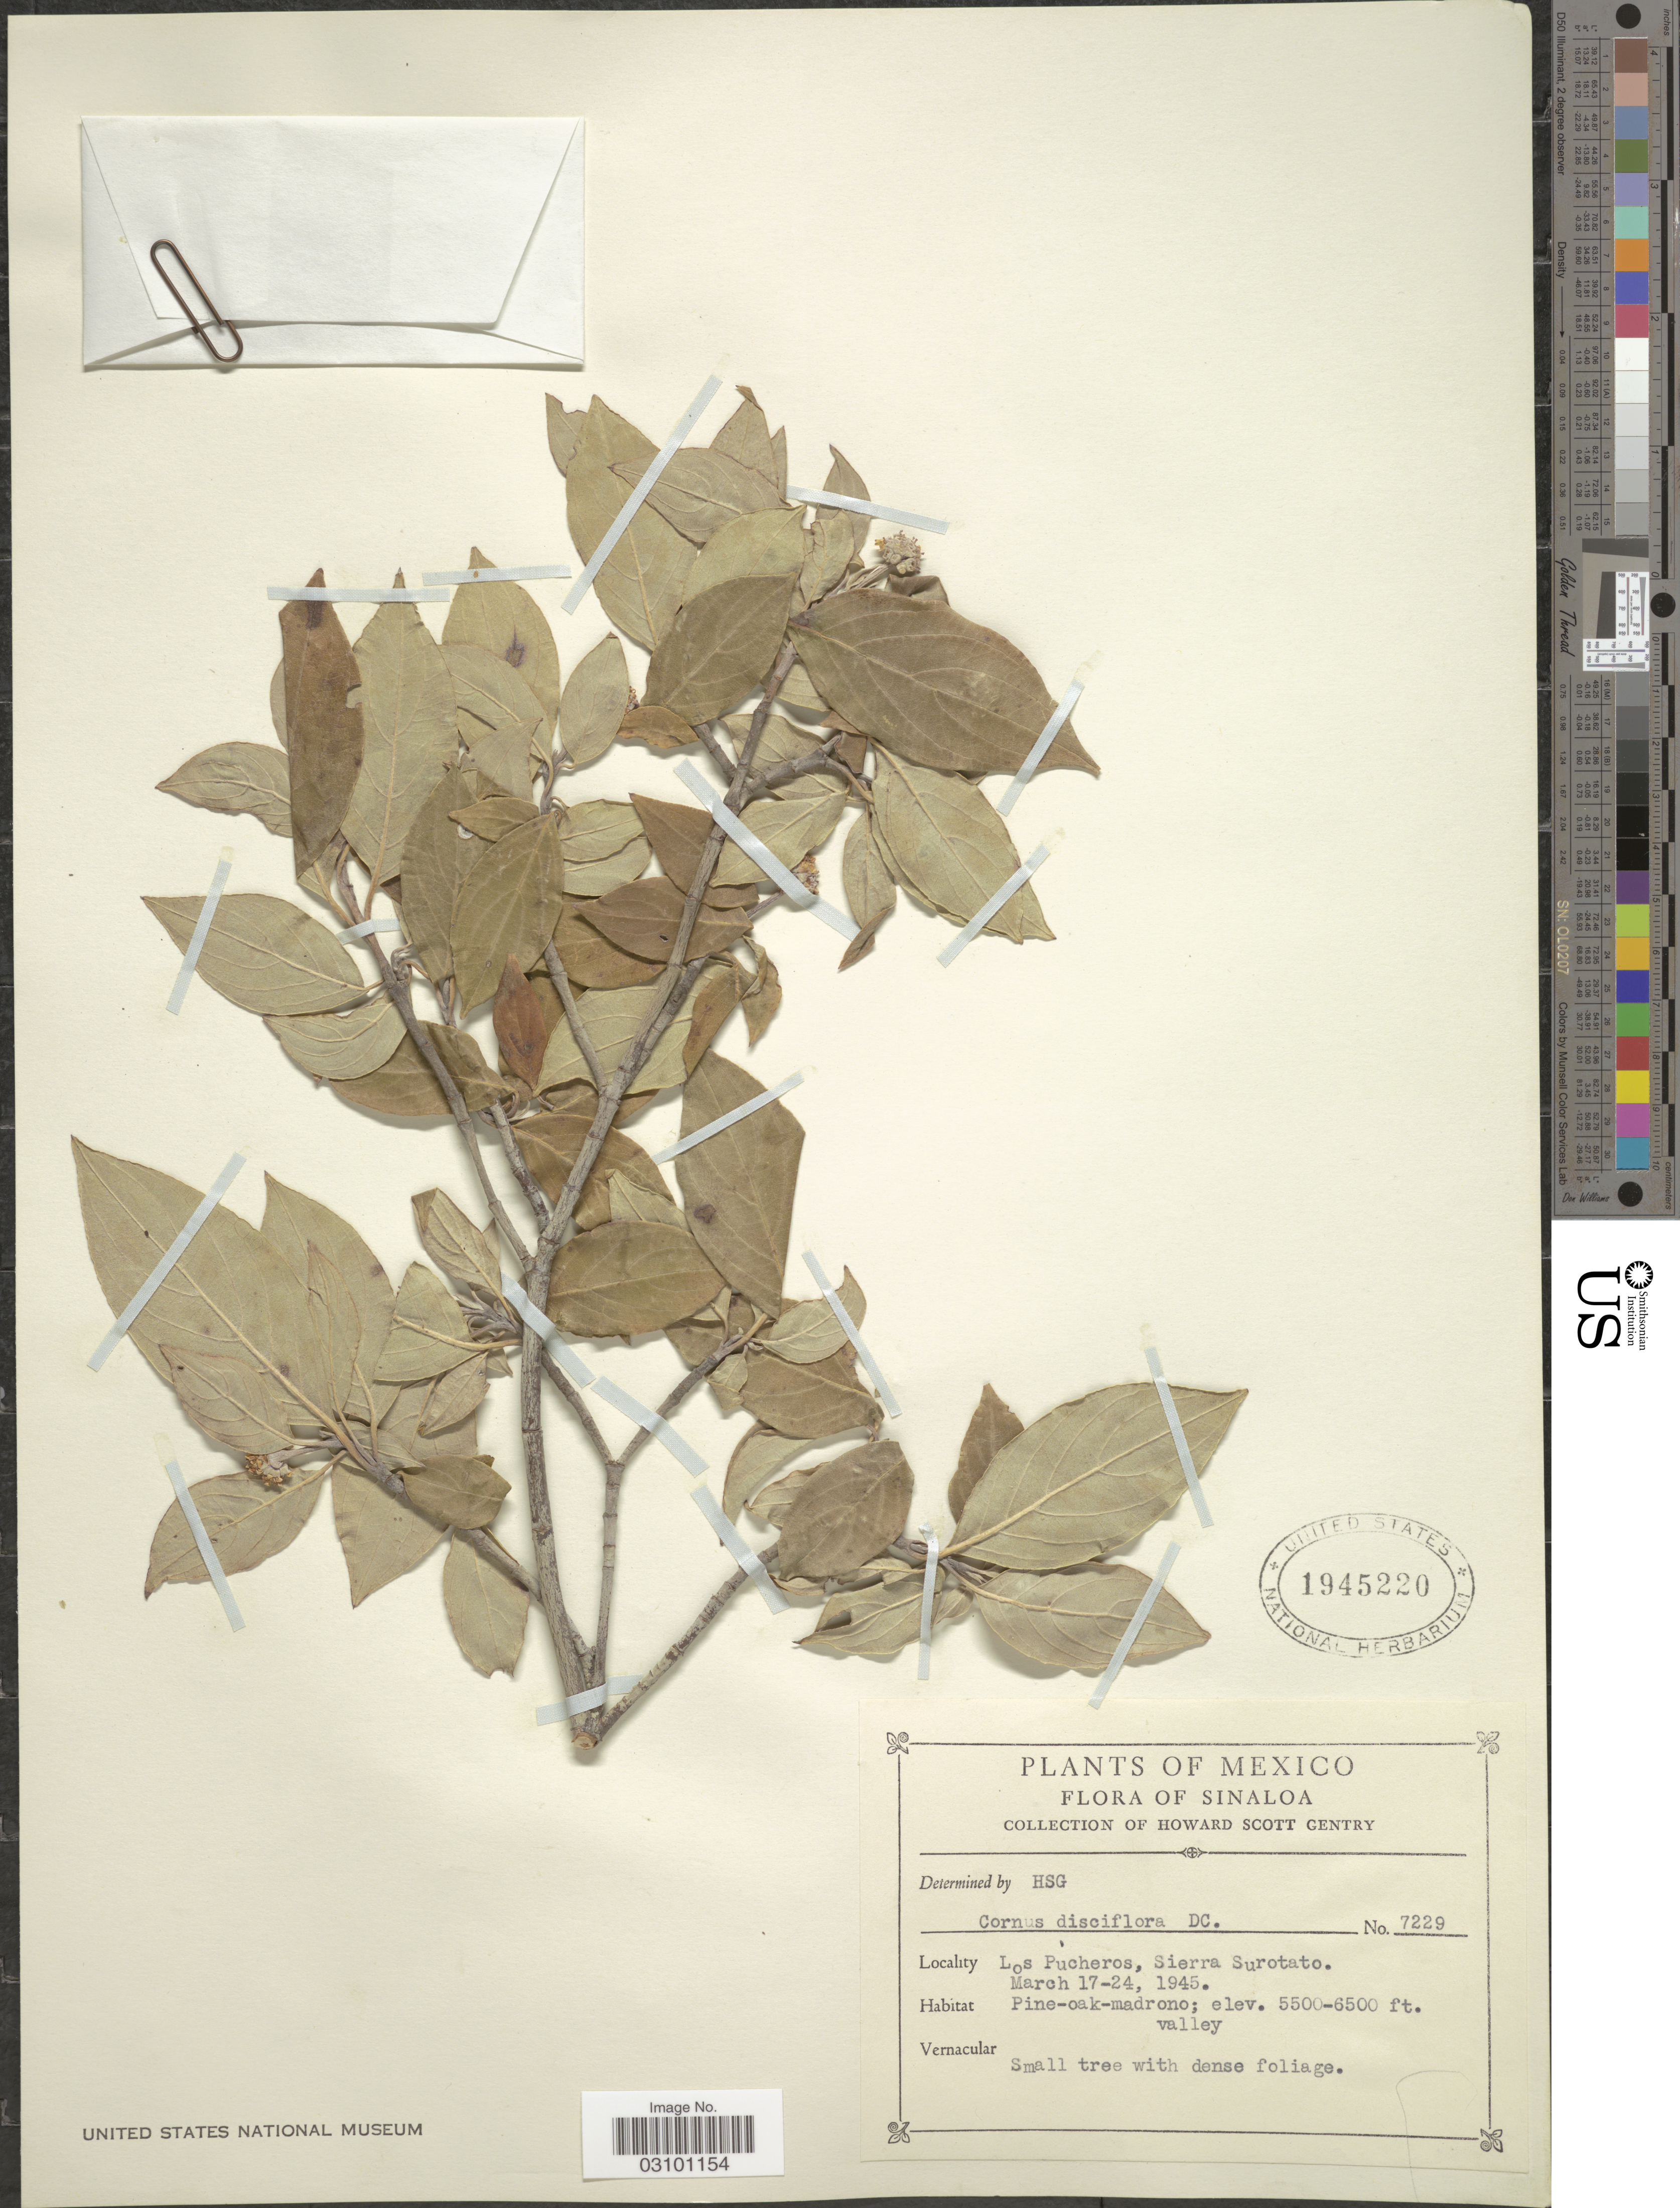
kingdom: Plantae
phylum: Tracheophyta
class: Magnoliopsida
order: Cornales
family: Cornaceae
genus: Cornus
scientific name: Cornus disciflora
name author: Moc. & Sessé ex DC.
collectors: H. S. Gentry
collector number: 7229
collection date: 1945-03-17/1945-03-24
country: Mexico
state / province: Sinaloa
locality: Los Pucheros, Sierra Surotato.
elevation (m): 1676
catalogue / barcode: US 1945220